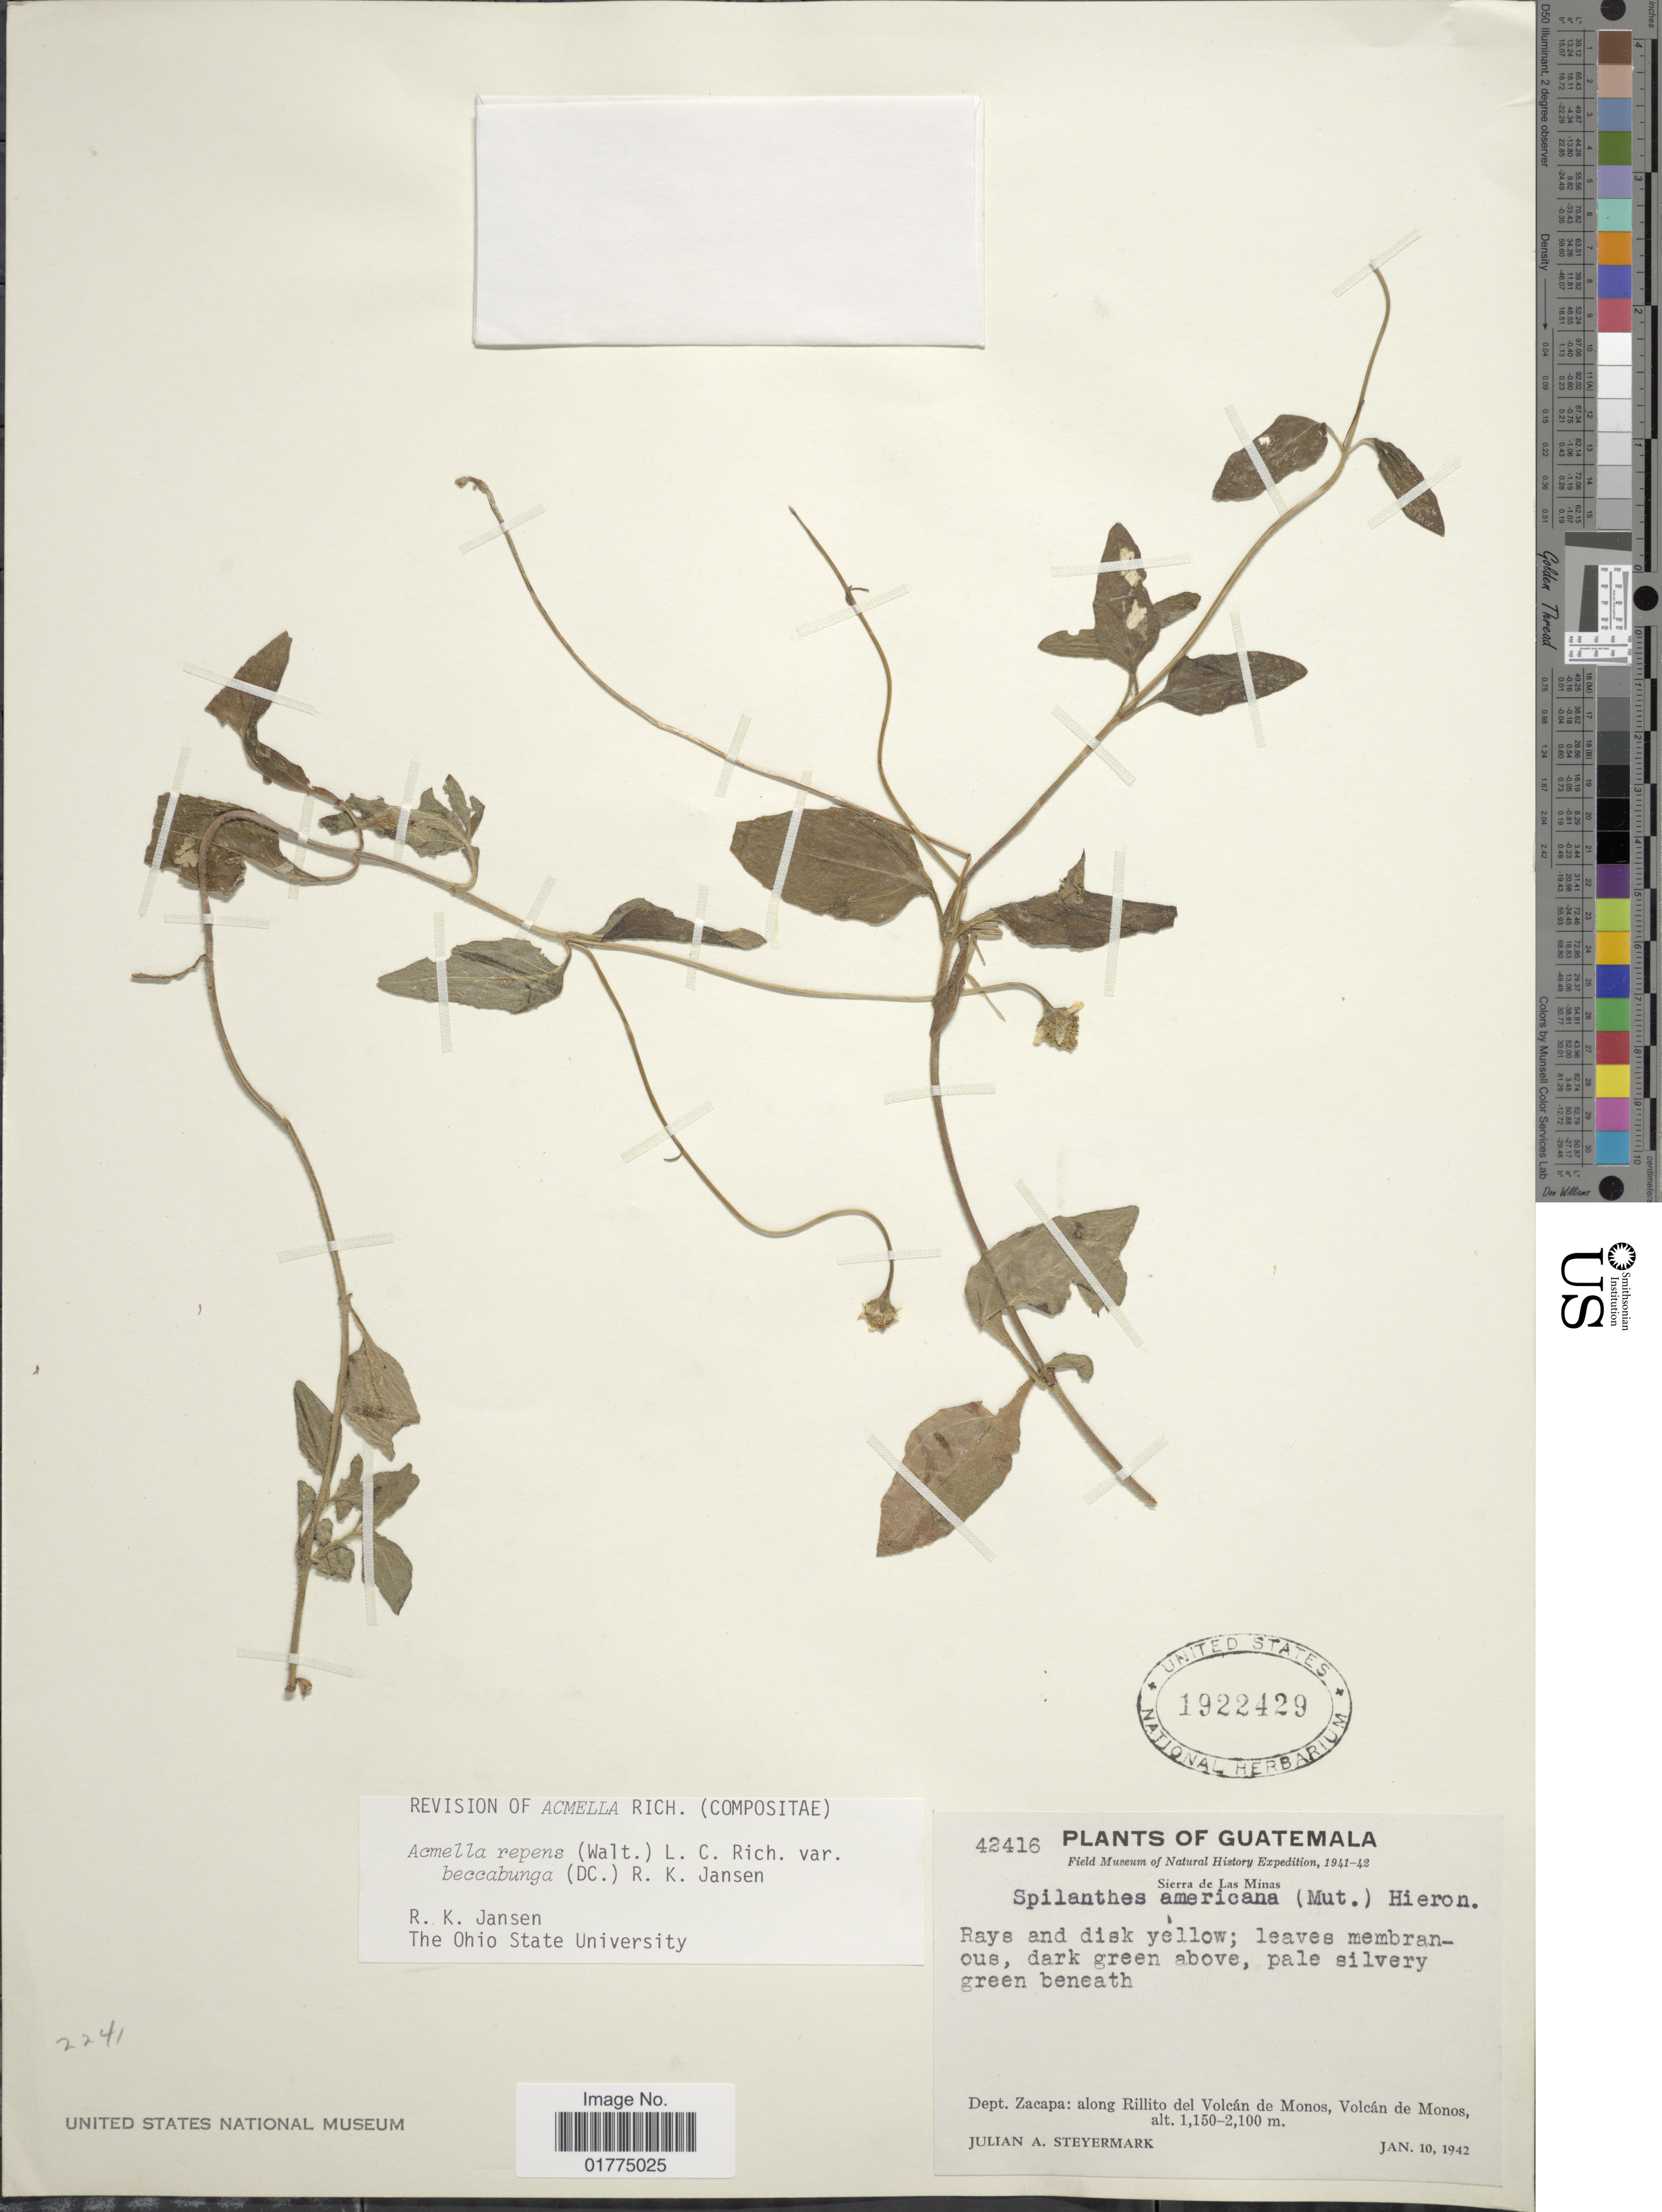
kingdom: Plantae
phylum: Tracheophyta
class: Magnoliopsida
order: Asterales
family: Asteraceae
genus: Acmella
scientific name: Acmella repens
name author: (Walter) Rich.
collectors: J. Steyermark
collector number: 42416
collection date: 1942-01-10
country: Guatemala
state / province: Zacapa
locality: along Rillito del Volcán de Monos, Volcán de Monos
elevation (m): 1150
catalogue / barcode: US 1922429